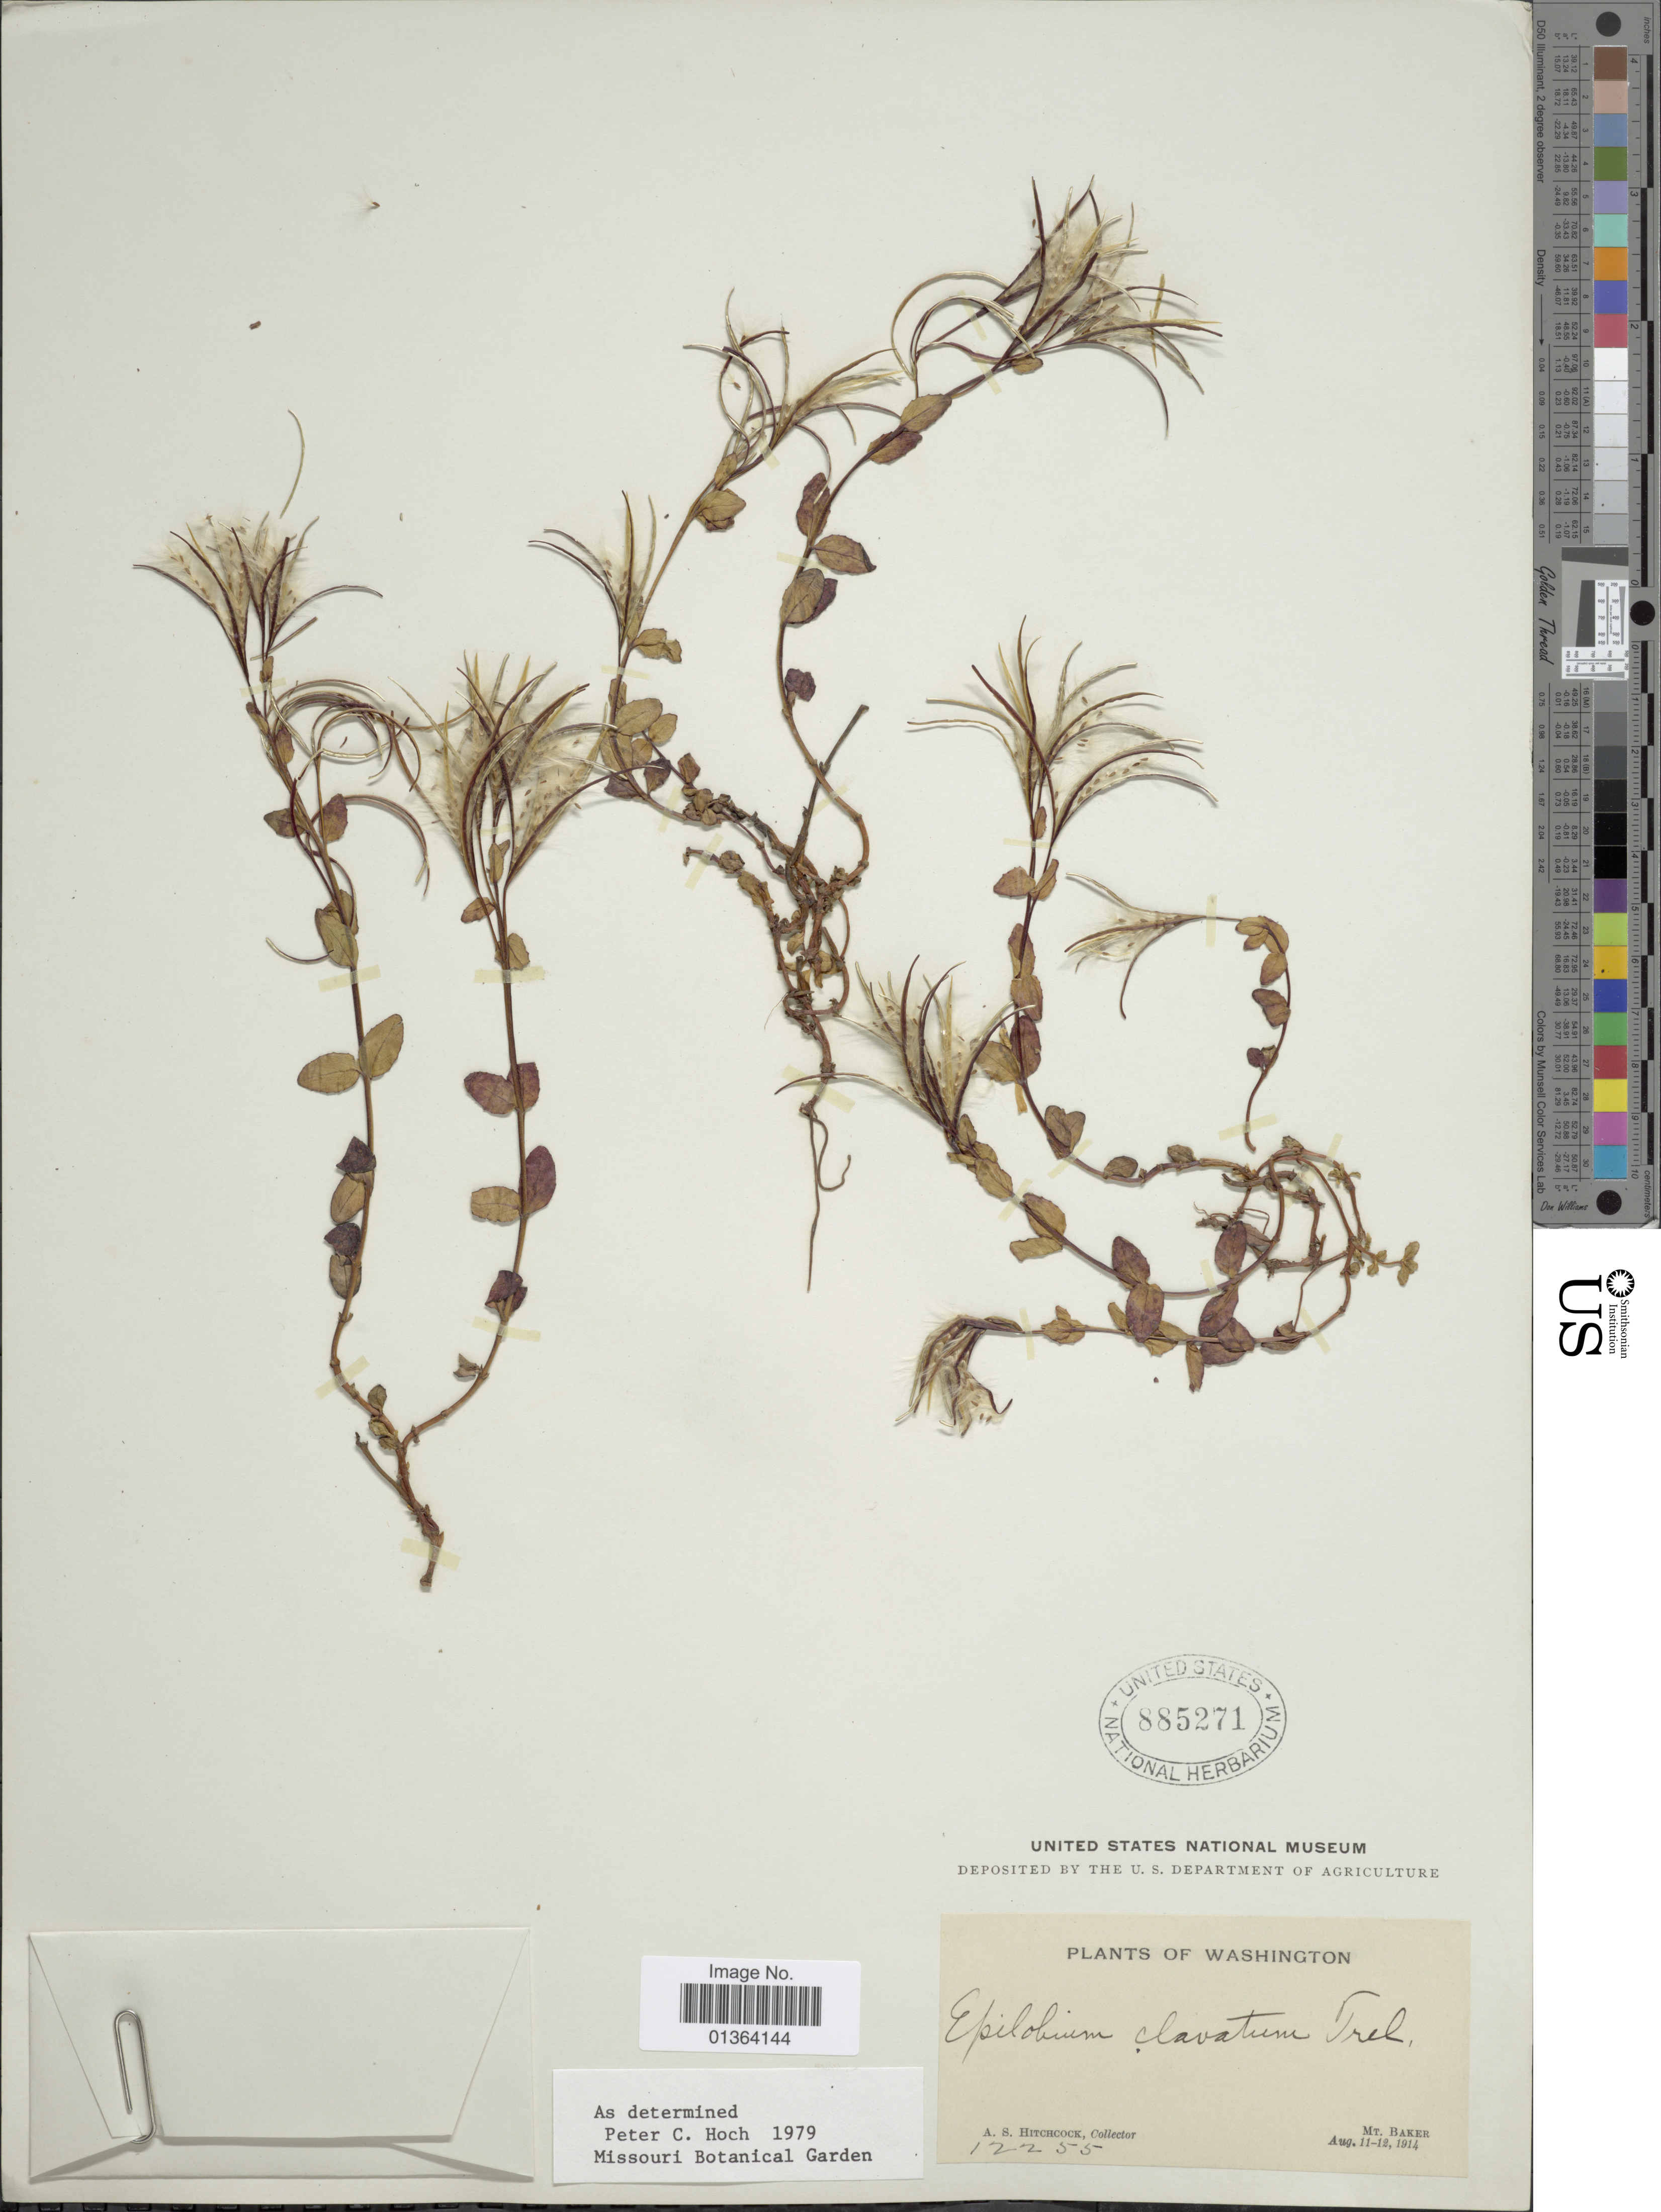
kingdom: Plantae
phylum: Tracheophyta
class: Magnoliopsida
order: Myrtales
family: Onagraceae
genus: Epilobium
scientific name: Epilobium clavatum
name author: Hausskn.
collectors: A. S. Hitchcock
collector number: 12255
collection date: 1914-08-11/1914-08-12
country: United States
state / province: Washington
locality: Mt. Baker.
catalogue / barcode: US 885271